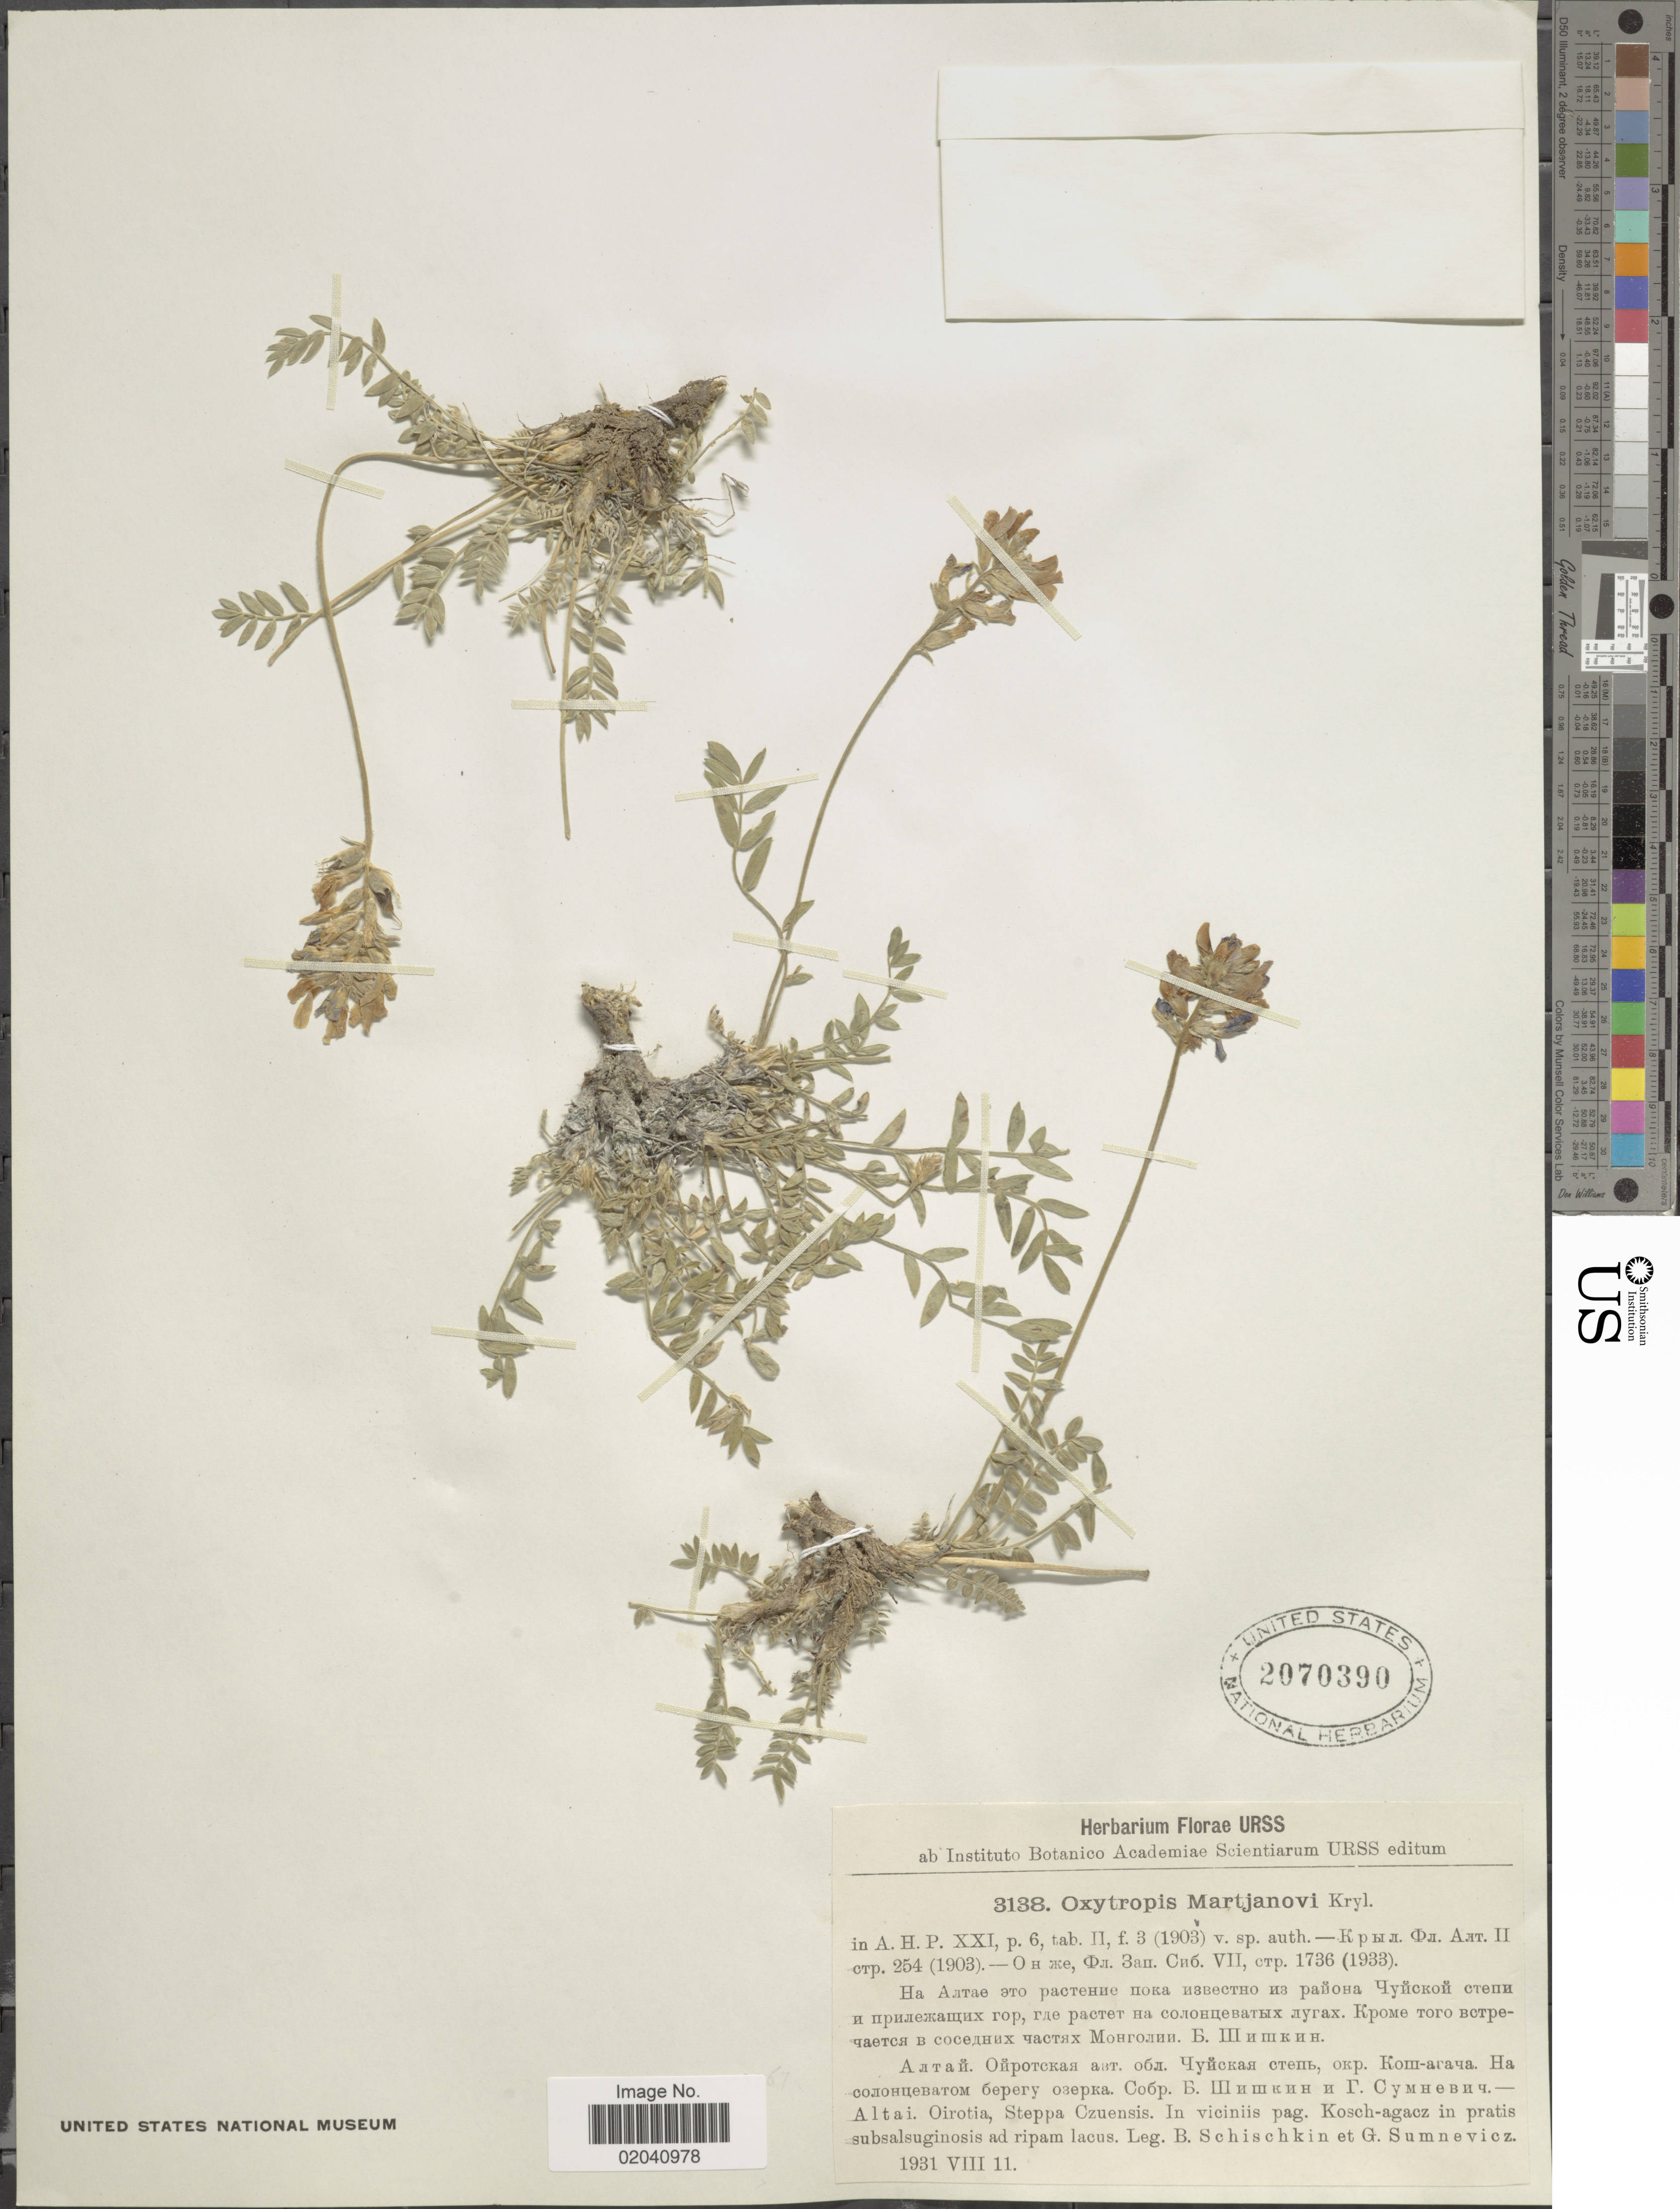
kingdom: Plantae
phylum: Tracheophyta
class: Magnoliopsida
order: Fabales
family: Fabaceae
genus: Oxytropis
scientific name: Oxytropis martjanovi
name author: Krylov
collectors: B. Schischkin & G. Sumnevicz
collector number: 3138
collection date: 1931-08-11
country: Russian Federation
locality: Altai, Oirotia, Steppa Czuensis, in viciniis pag. kosch-agacz in pratis subsalsuginosis ad ripam lacus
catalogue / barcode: US 2070390